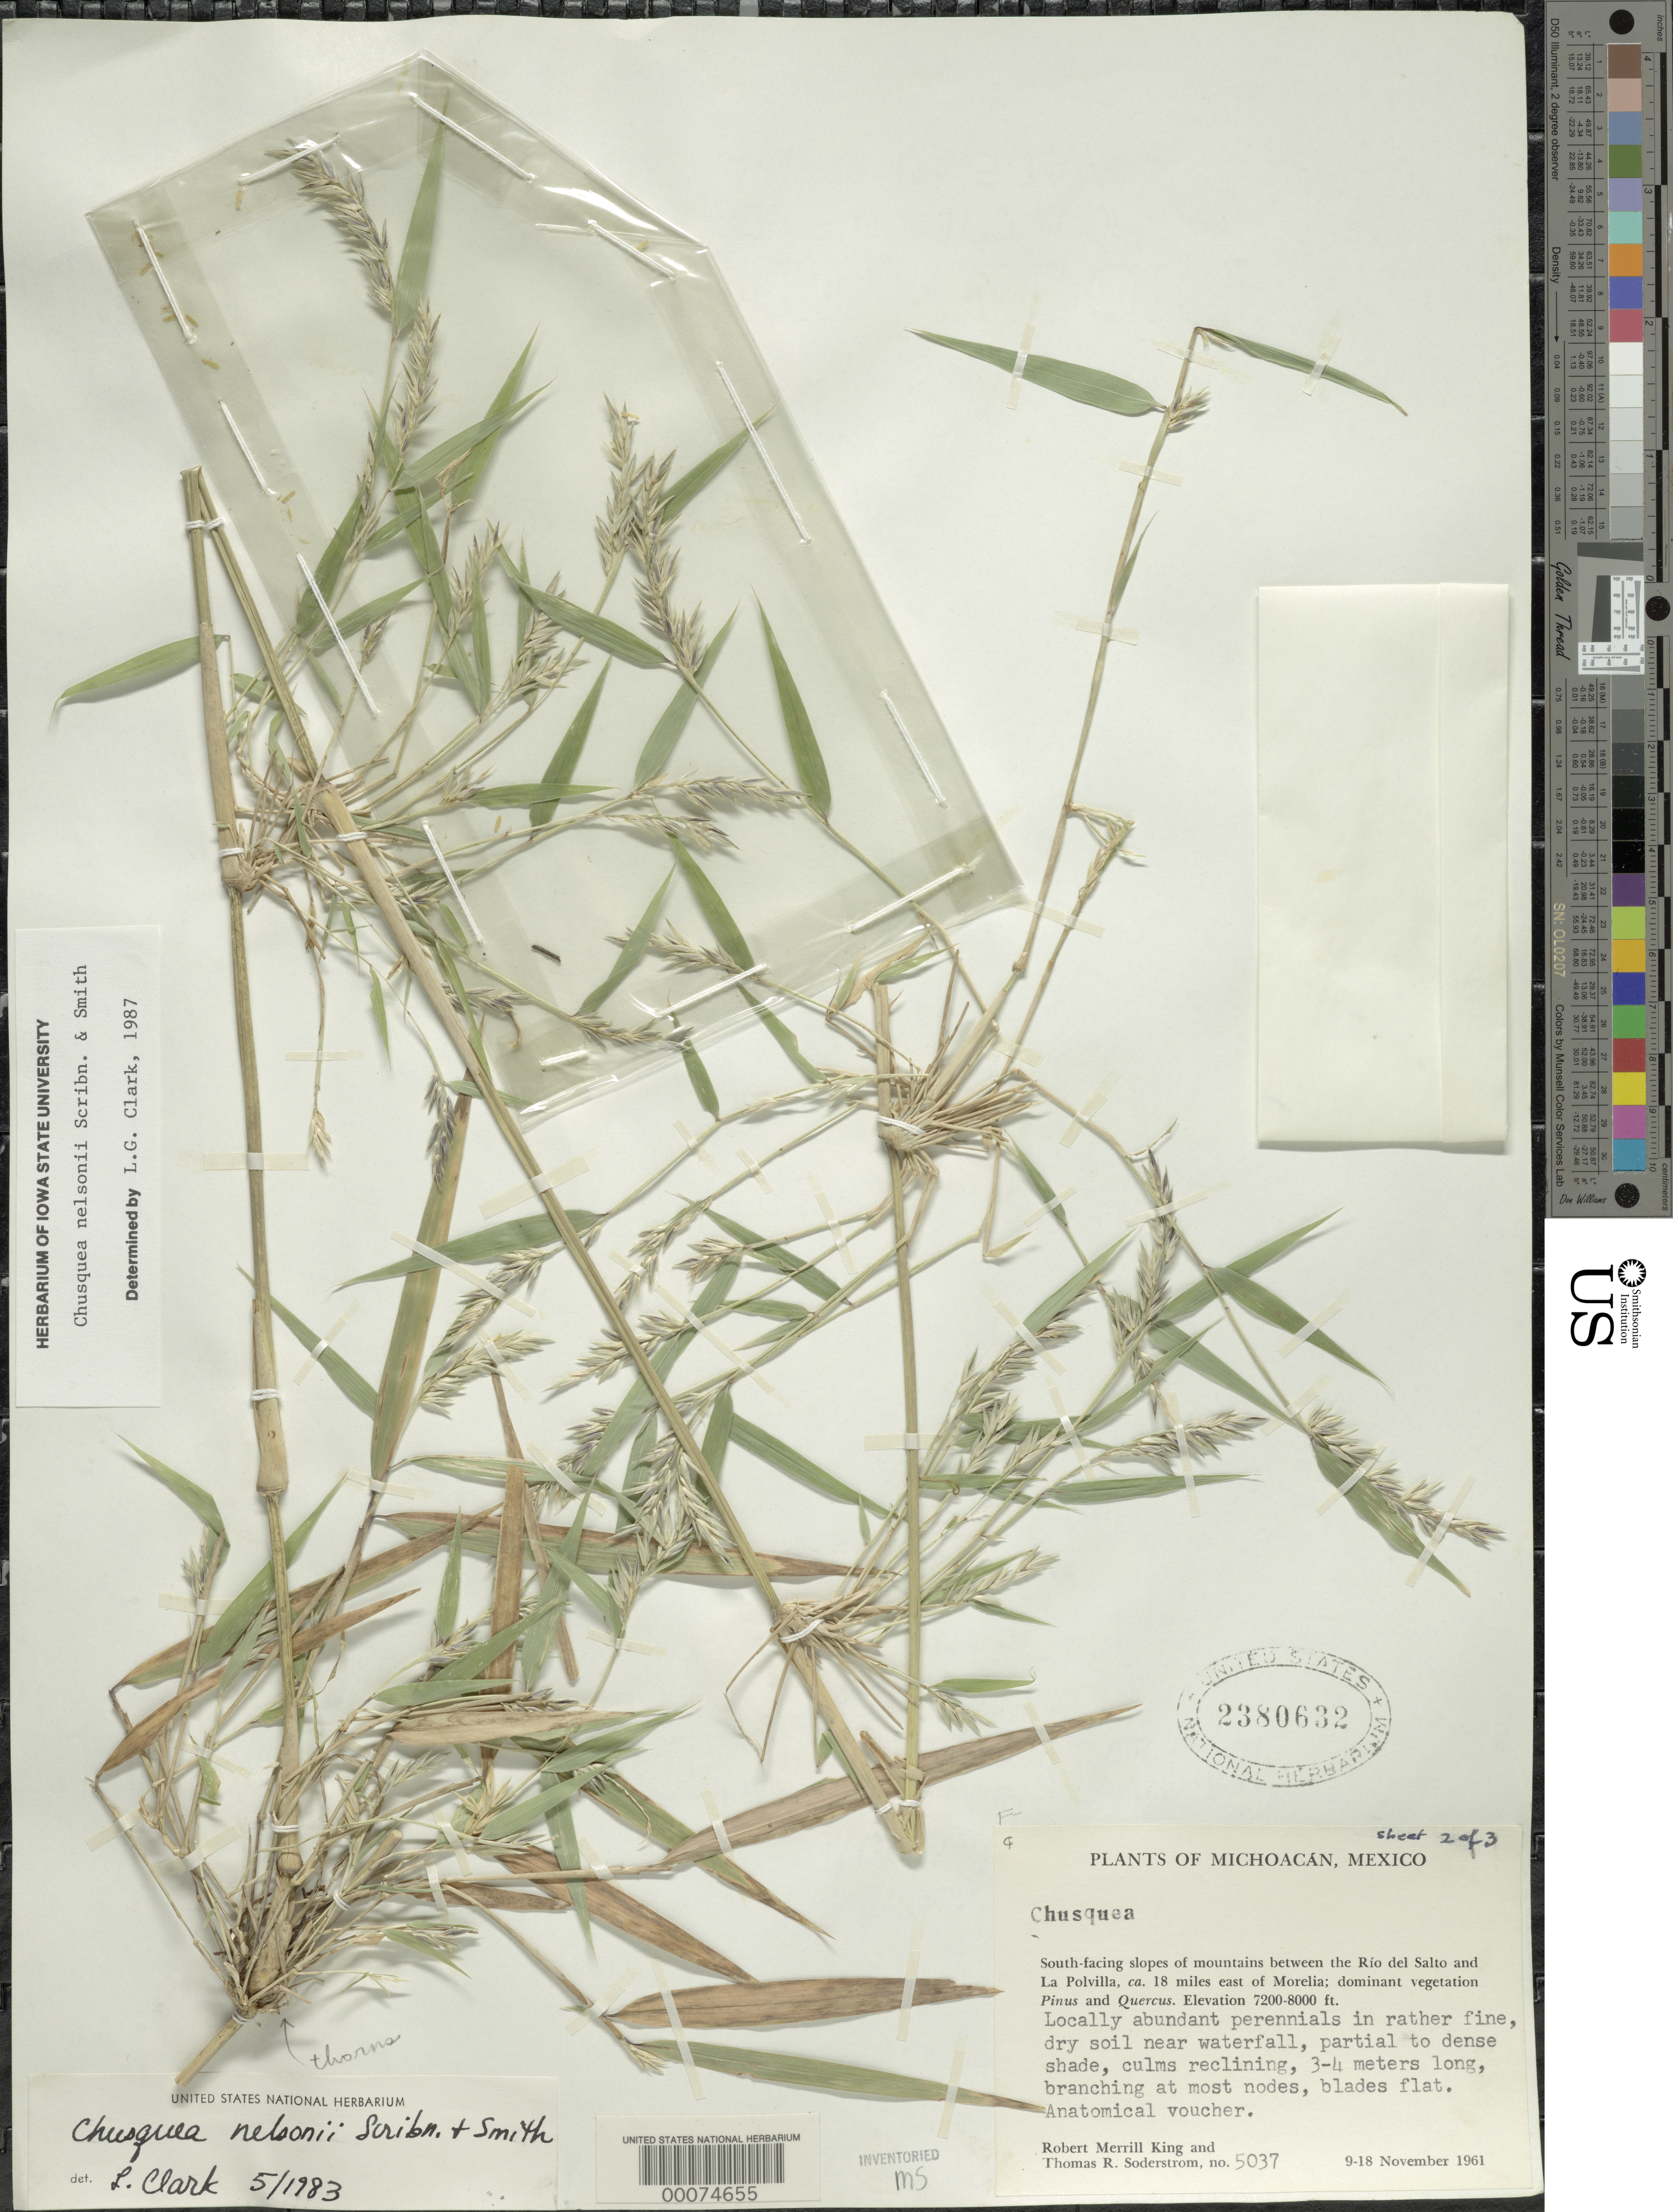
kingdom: Plantae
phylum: Tracheophyta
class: Liliopsida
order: Poales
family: Poaceae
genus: Chusquea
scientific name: Chusquea nelsonii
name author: Scribn. & J.G. Sm.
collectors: R. M. King & T. R. Soderstrom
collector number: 5037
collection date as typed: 09 Nov 1961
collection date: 1961-11-09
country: Mexico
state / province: Michoacán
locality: Rio del Salto, La Polvilla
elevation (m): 2196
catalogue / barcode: US 2380632